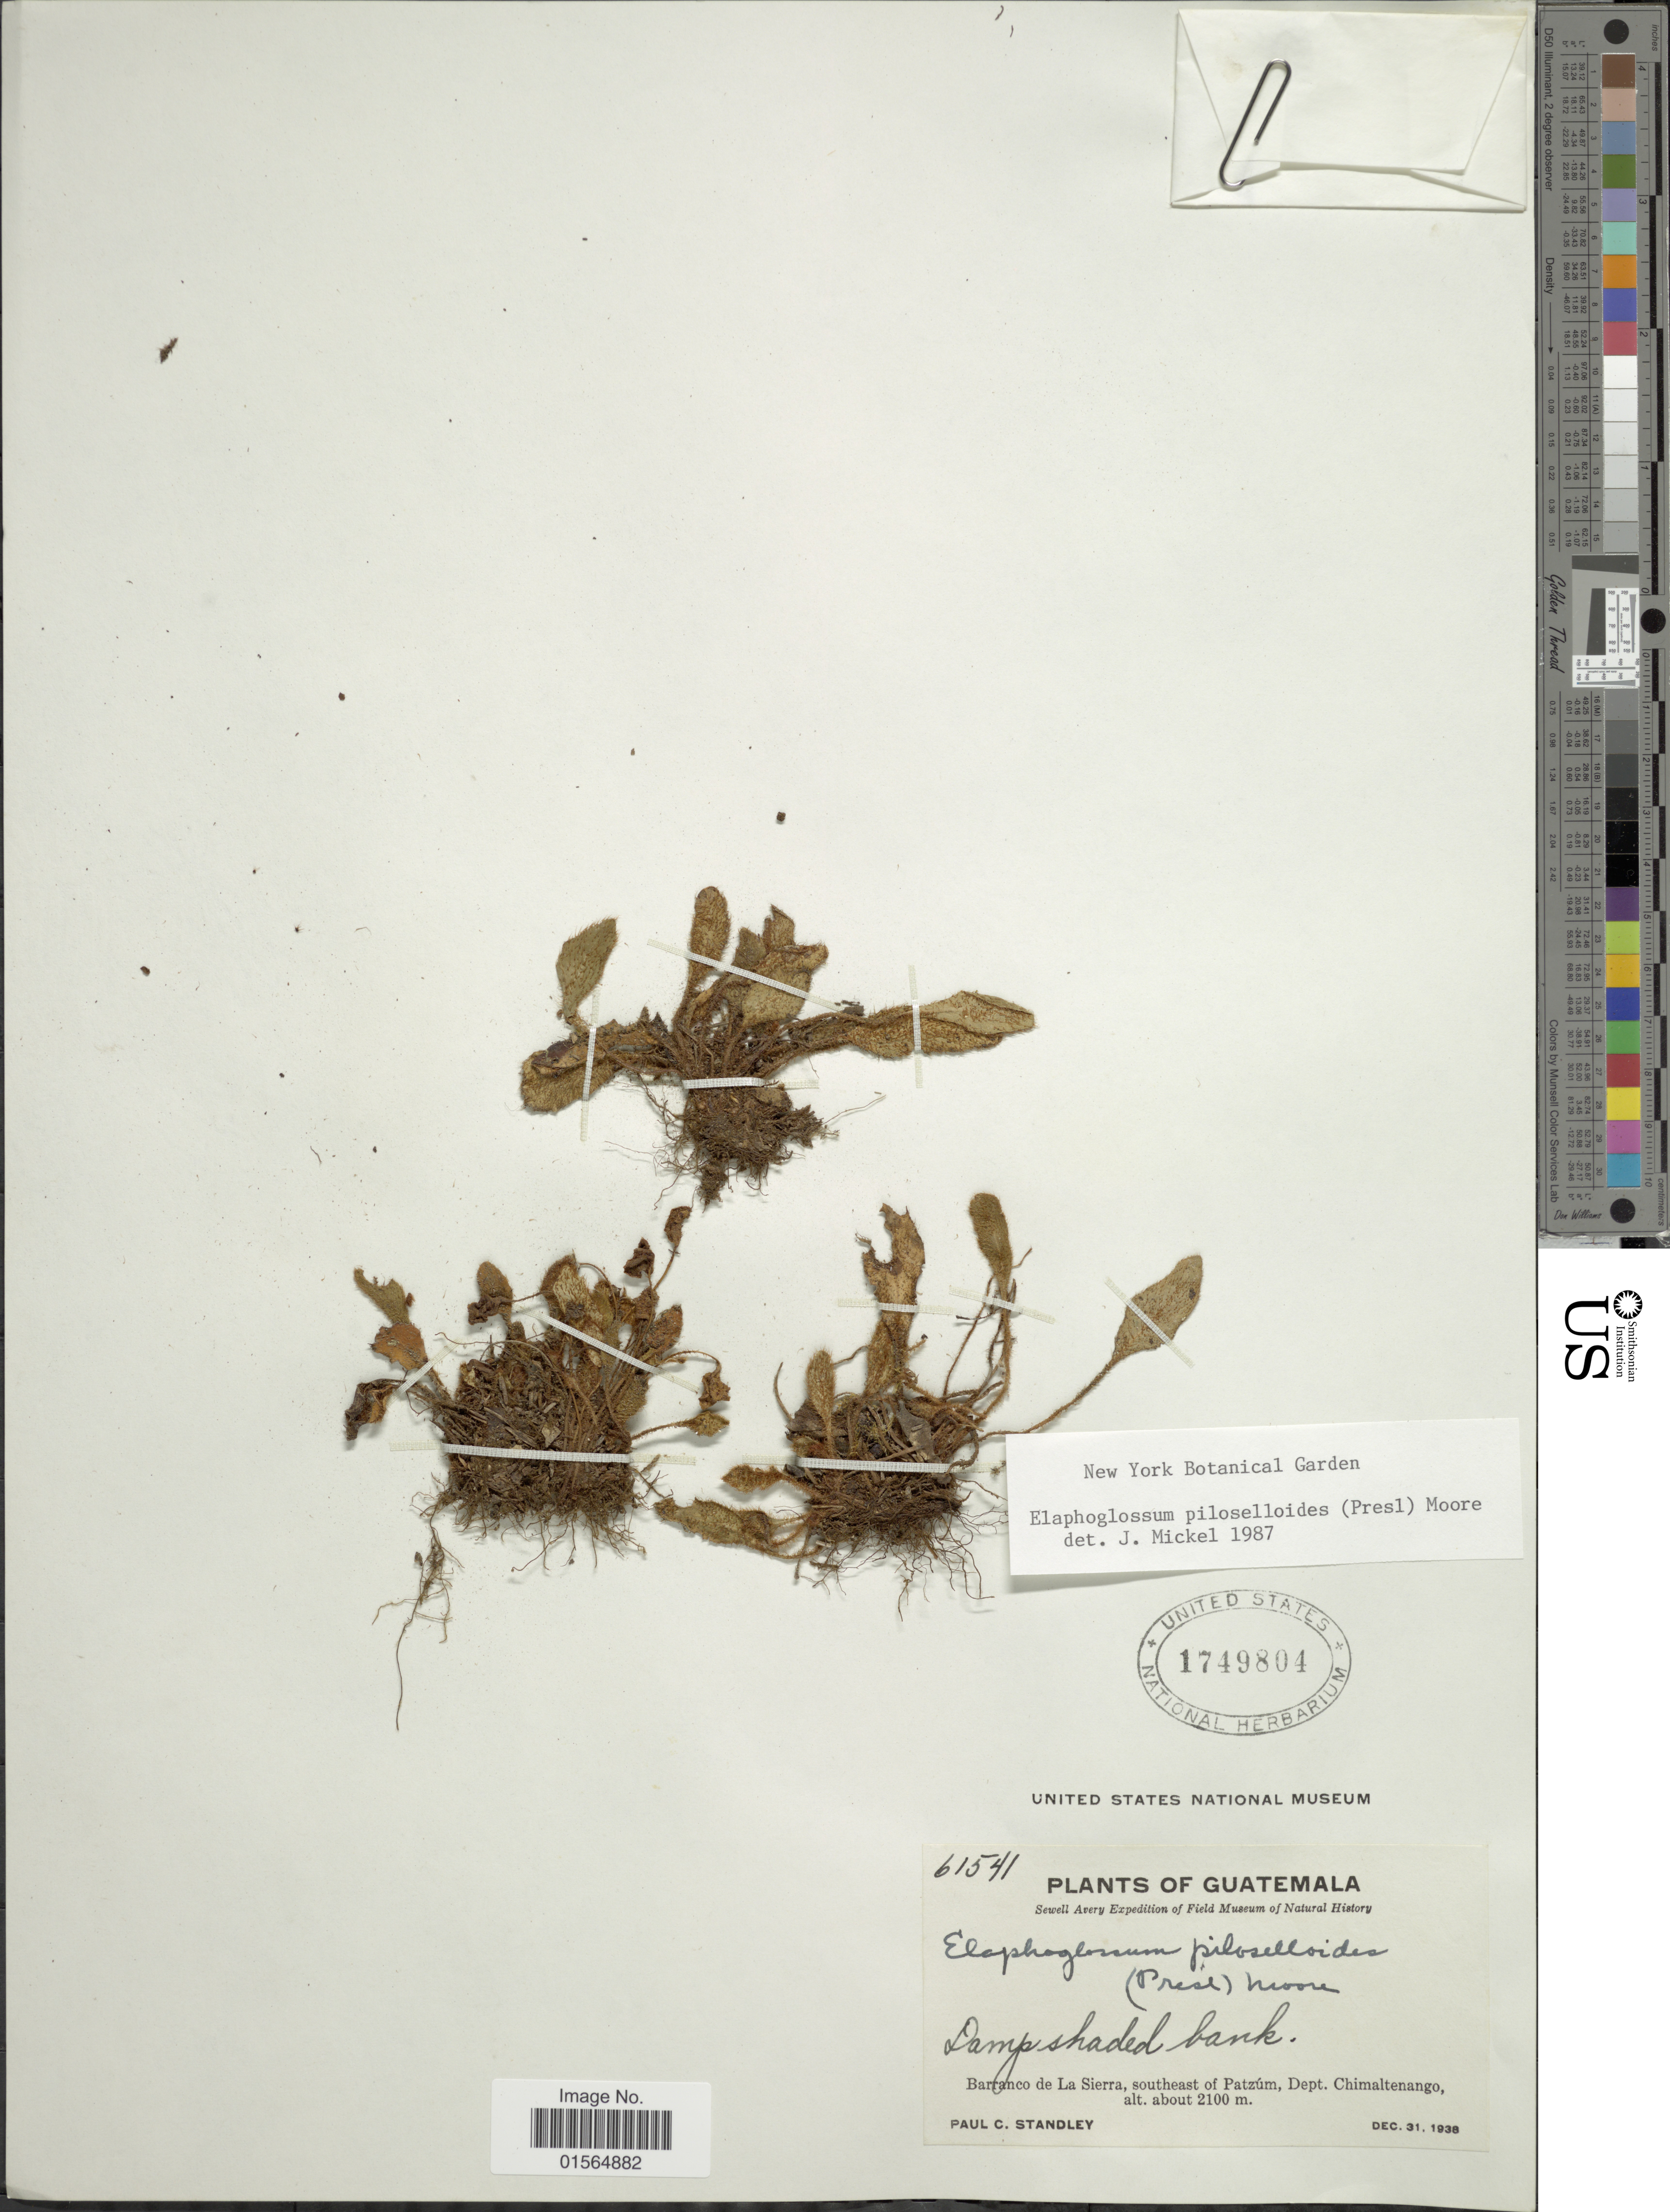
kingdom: Plantae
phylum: Tracheophyta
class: Polypodiopsida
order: Polypodiales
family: Dryopteridaceae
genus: Elaphoglossum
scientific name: Elaphoglossum piloselloides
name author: (C. Presl) T. Moore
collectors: P. C. Standley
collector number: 61541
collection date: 1938-12-31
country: Guatemala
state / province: Chimaltenango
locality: Barranco de La Sierra, southeast of Patzum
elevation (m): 2100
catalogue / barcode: US 1749804